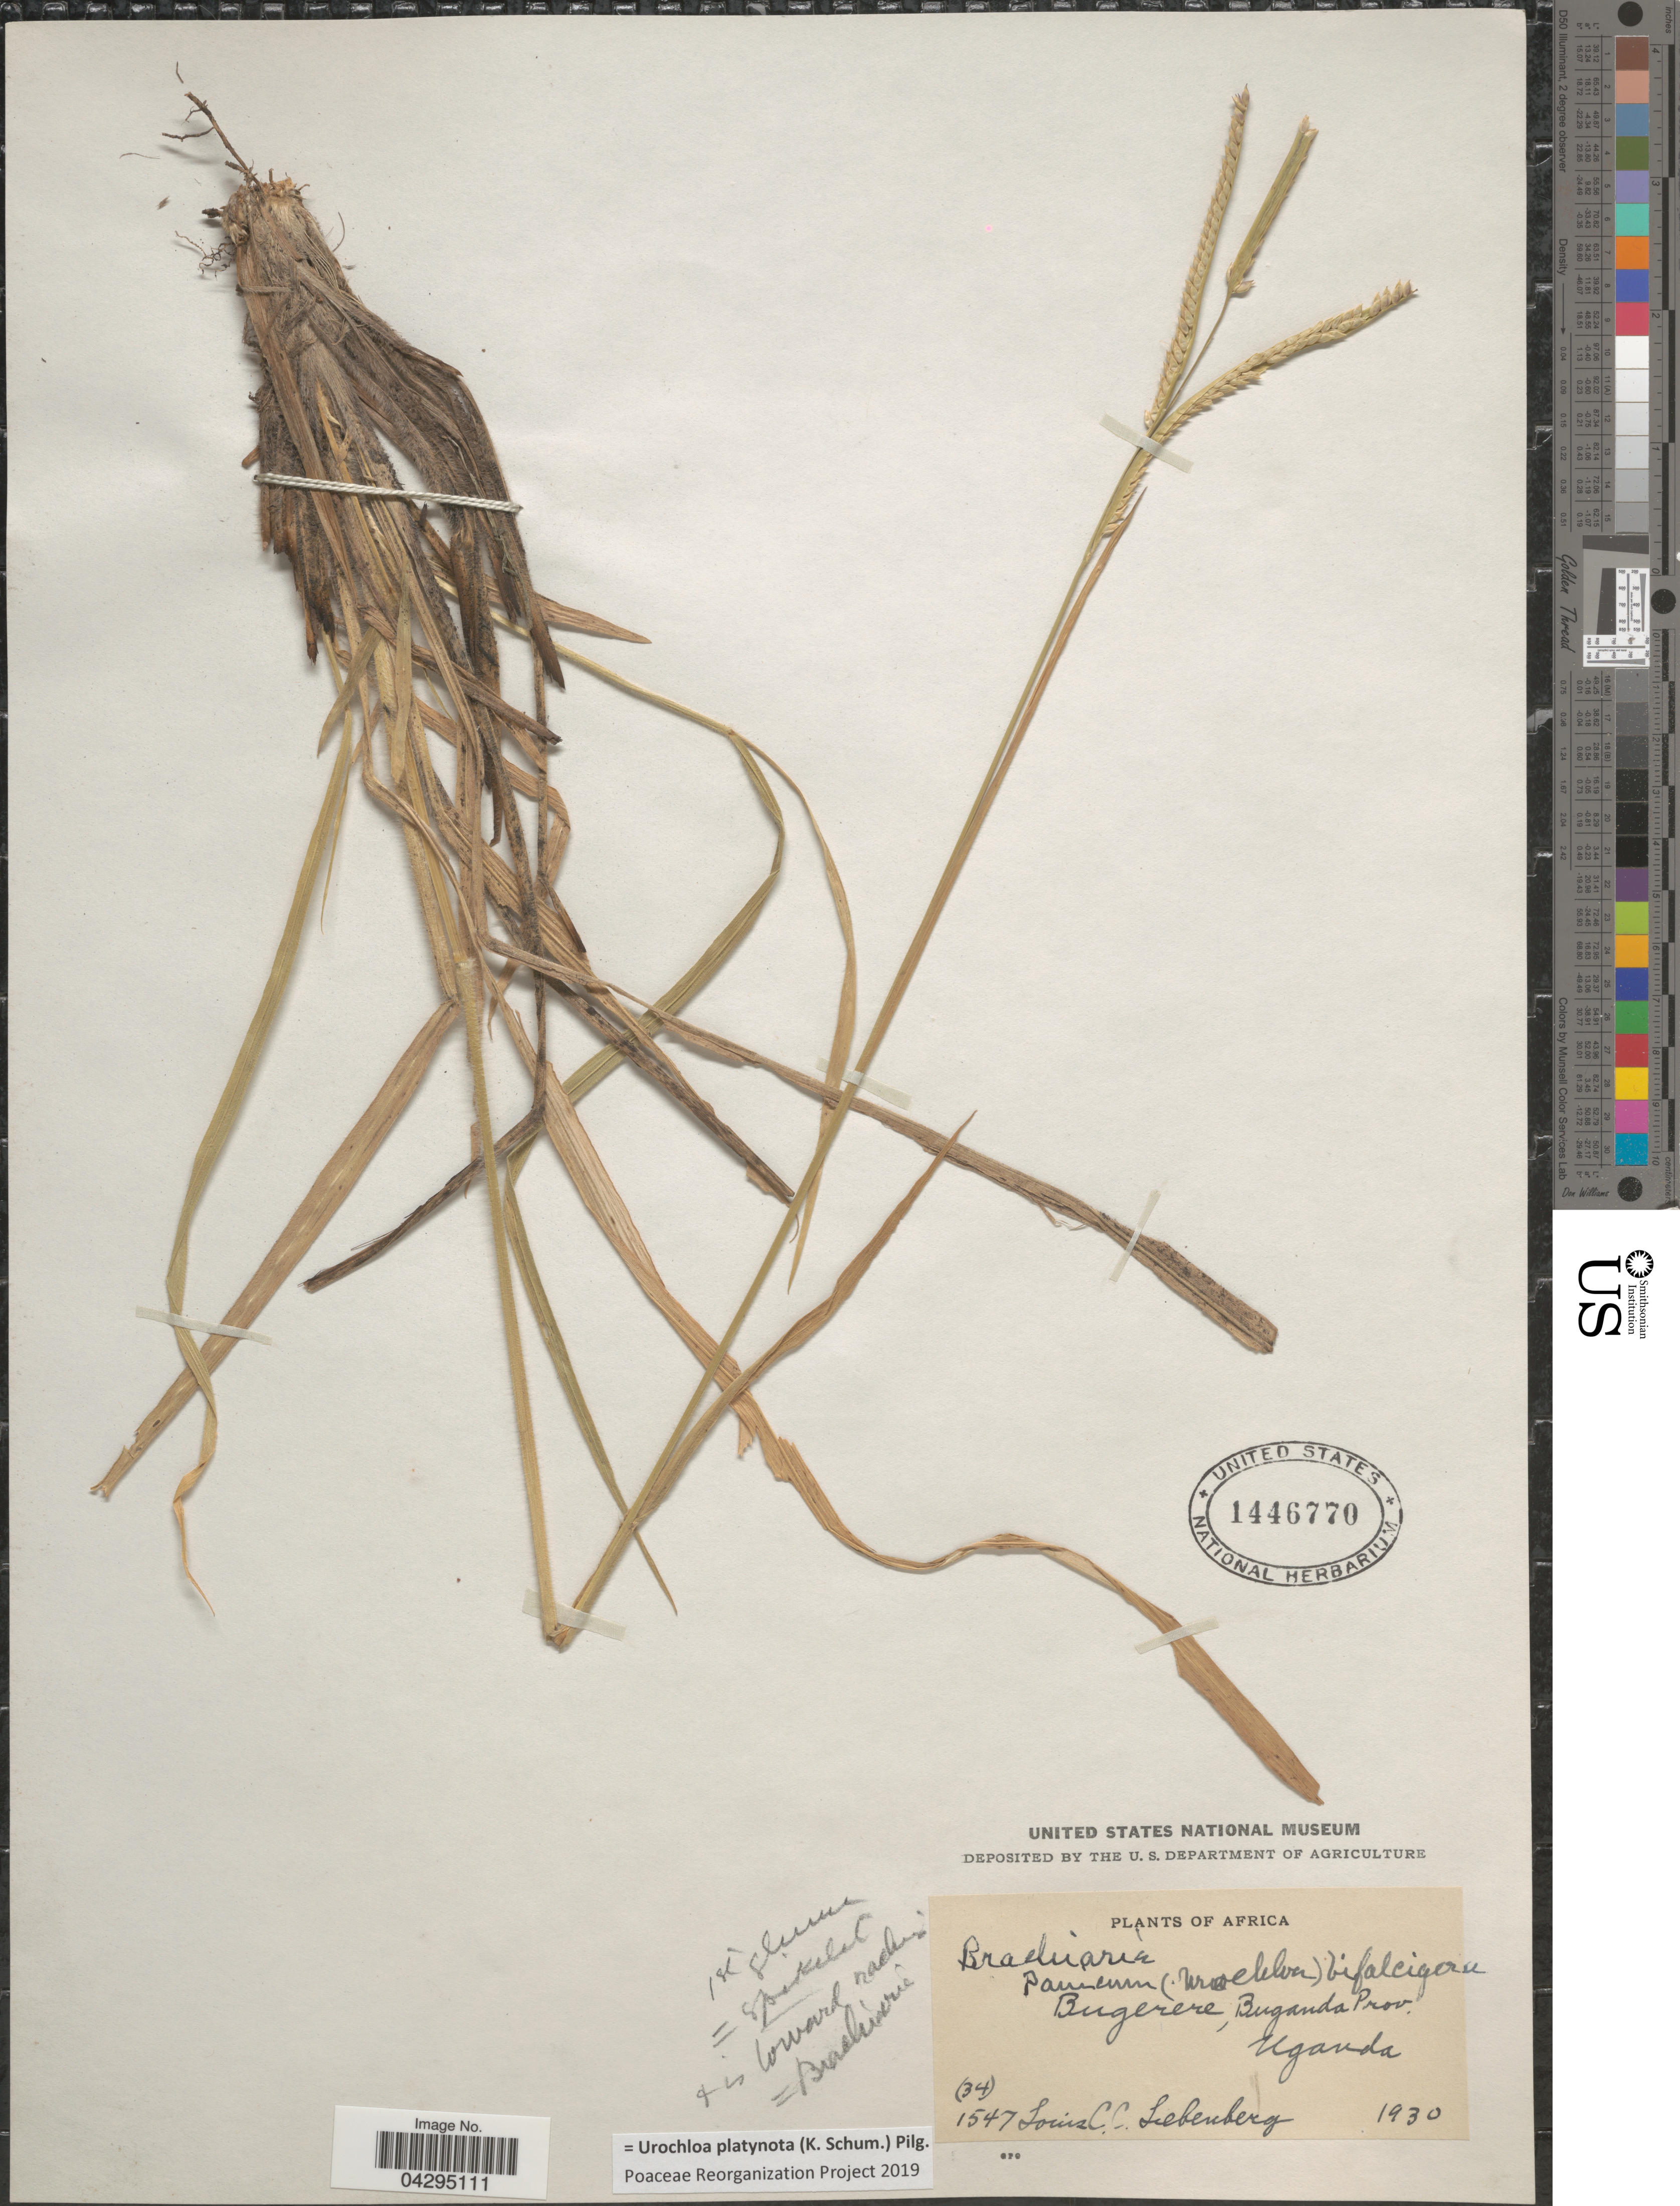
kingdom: Plantae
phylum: Tracheophyta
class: Liliopsida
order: Poales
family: Poaceae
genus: Urochloa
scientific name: Urochloa platynota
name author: (K. Schum.) Pilg.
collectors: L. Liebenberg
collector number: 1547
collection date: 1930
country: Uganda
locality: Bugerere, Buganda Prov.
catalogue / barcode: US 1446770